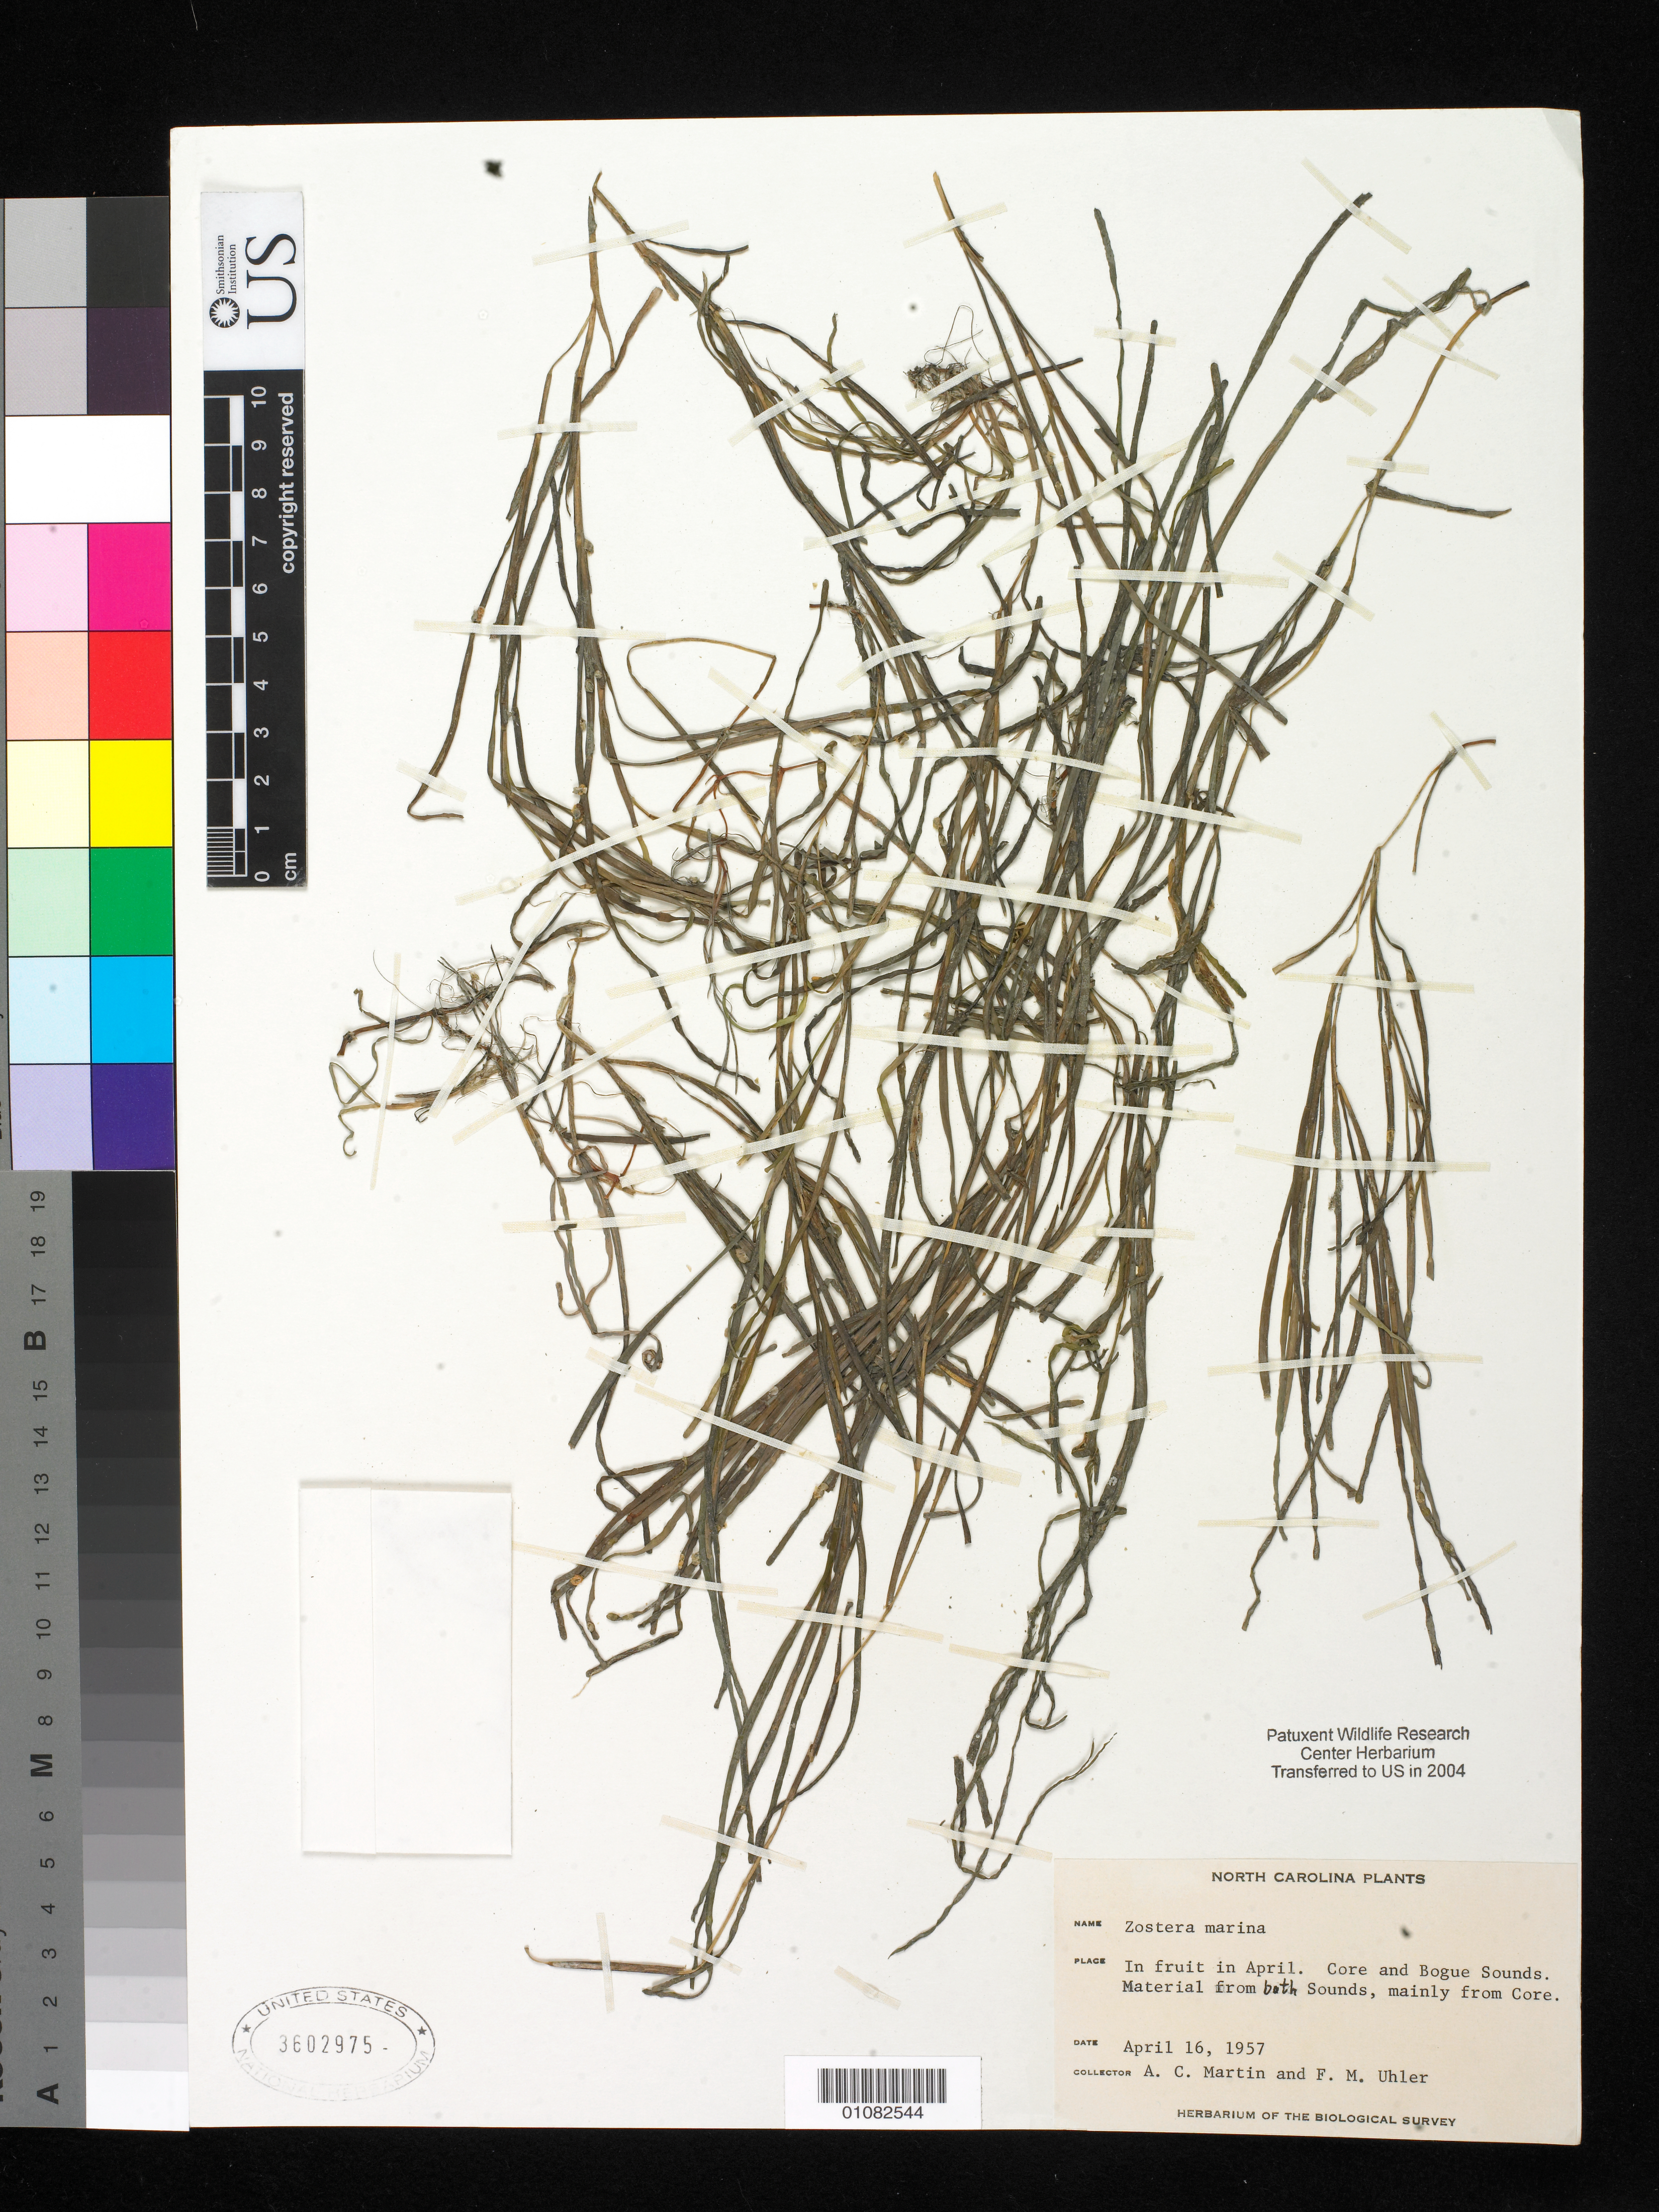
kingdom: Plantae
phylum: Tracheophyta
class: Liliopsida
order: Alismatales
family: Zosteraceae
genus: Zostera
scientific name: Zostera marina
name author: L.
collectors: A. C. Martin & F. Uhler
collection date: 1957-04-16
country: United States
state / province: North Carolina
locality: Material from both Core and Bogue Sounds, mainly from Core.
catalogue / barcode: US 3602975